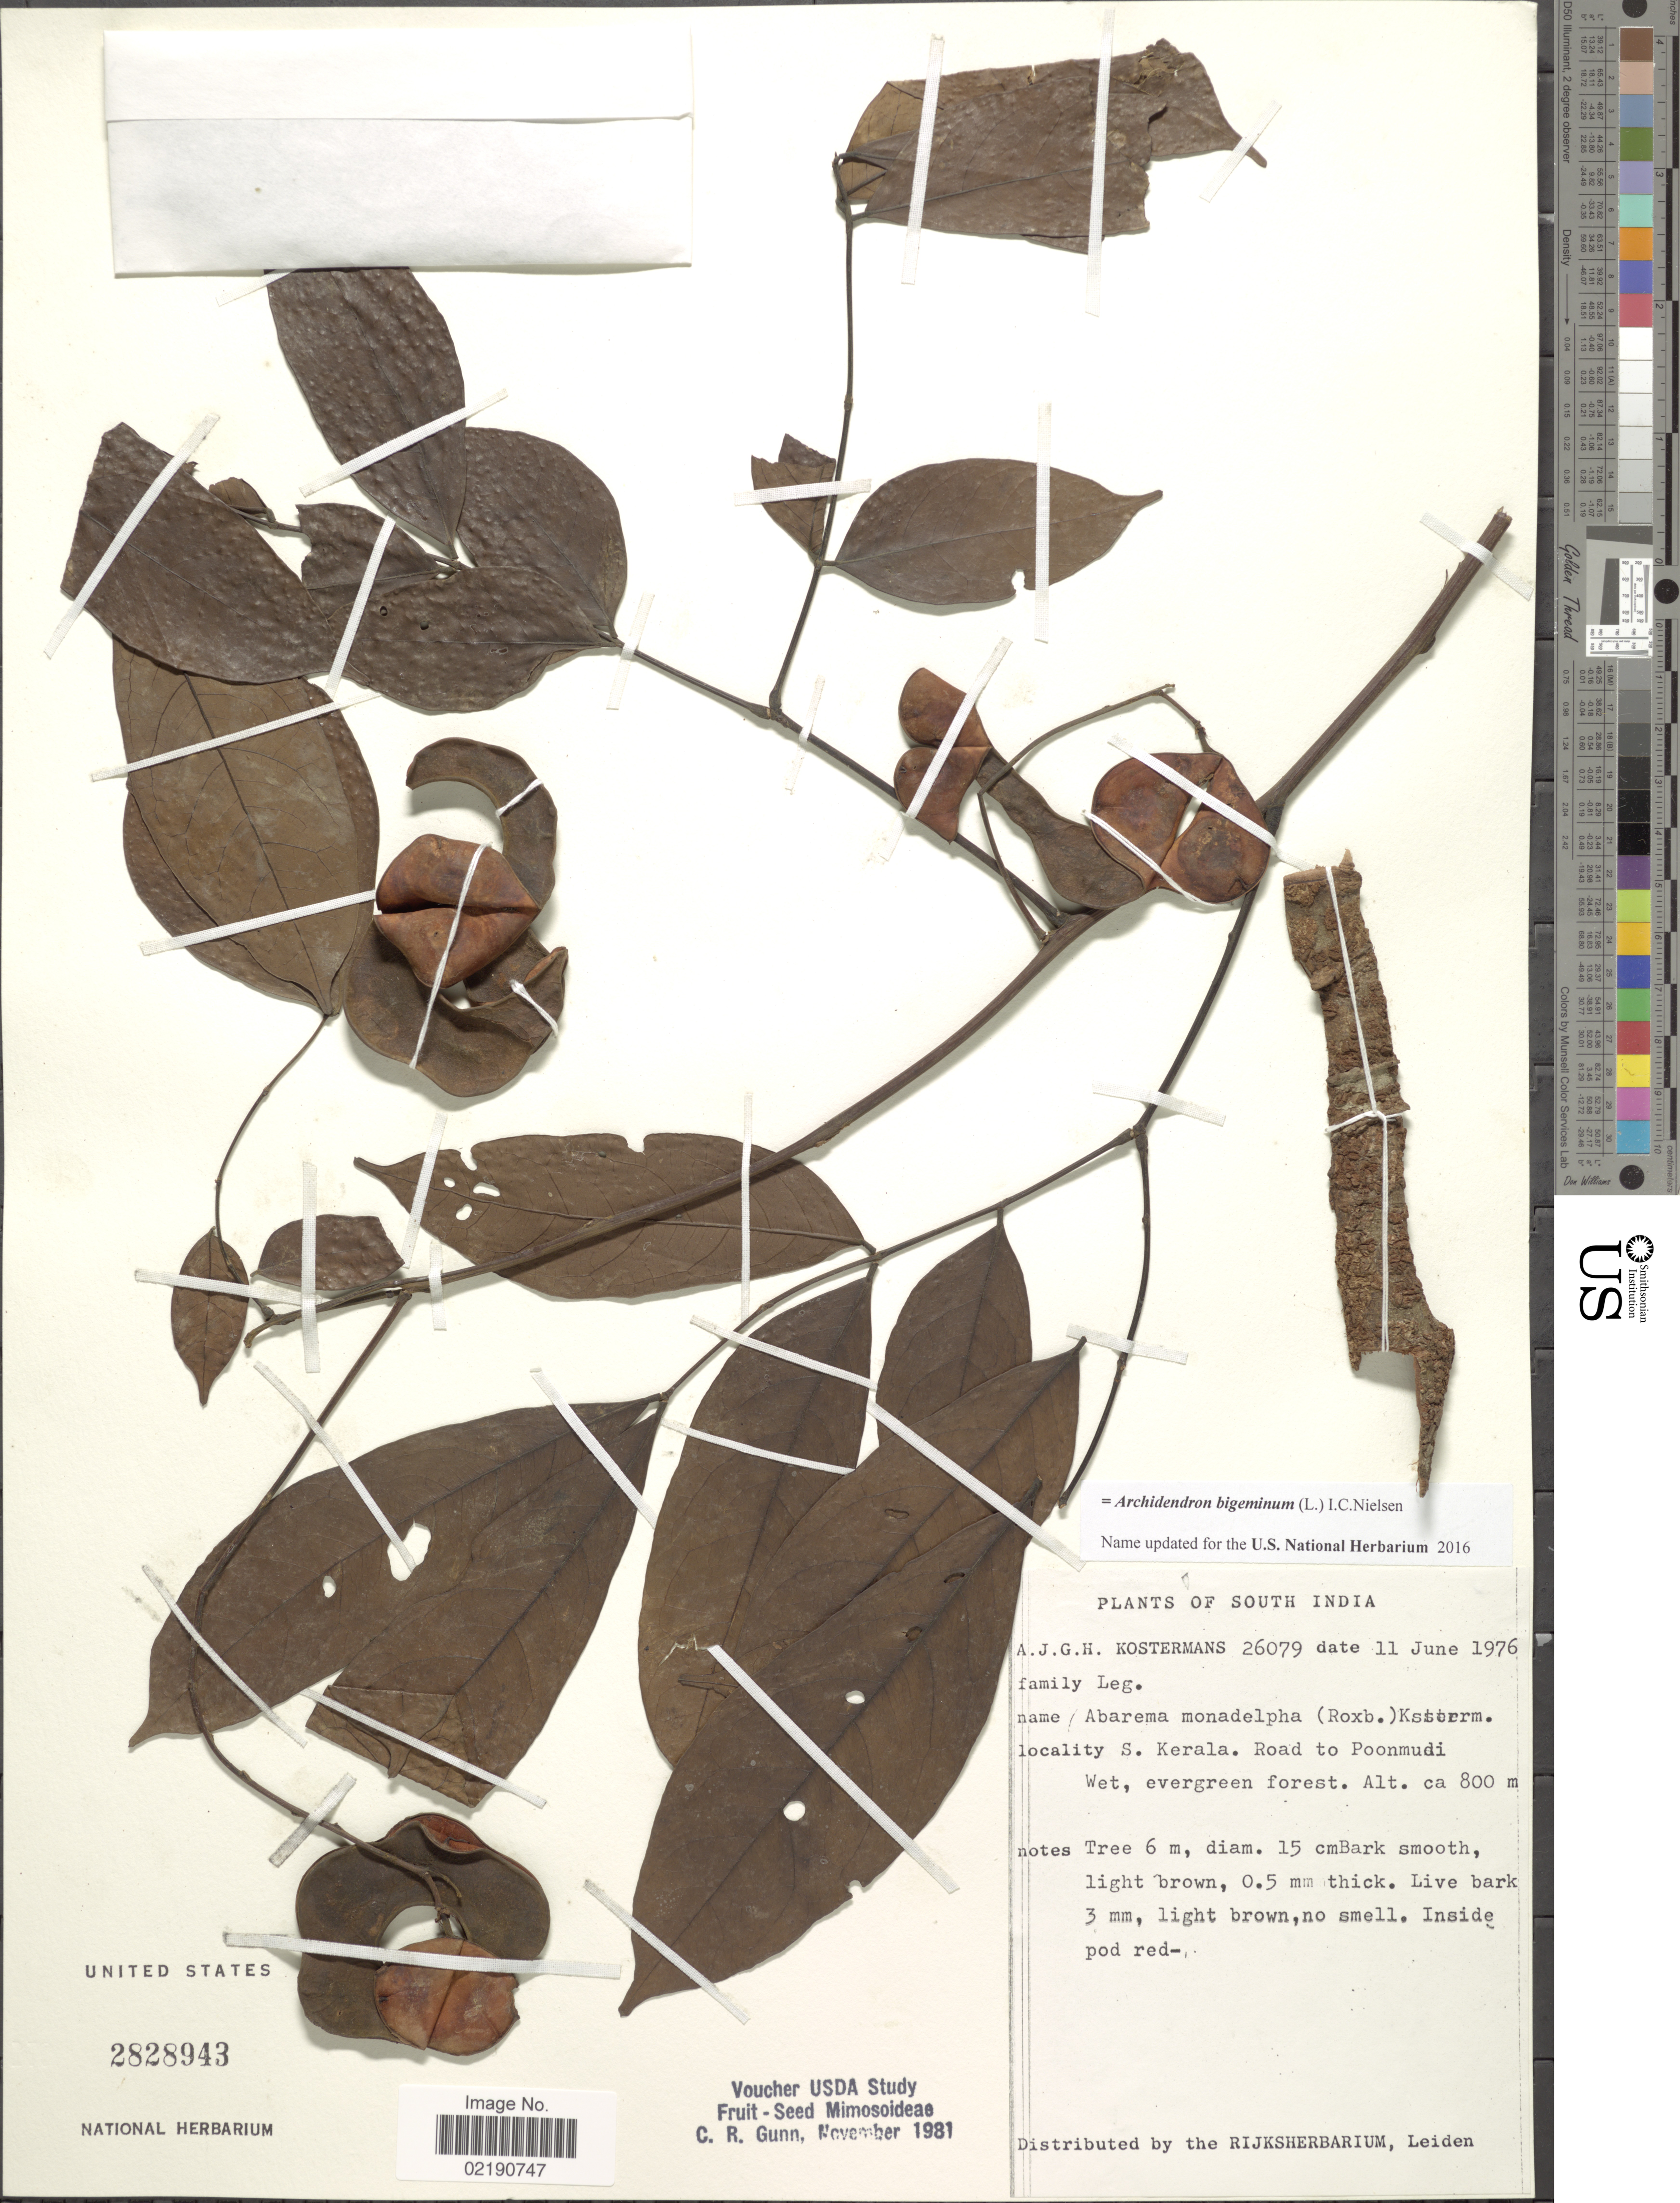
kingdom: Plantae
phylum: Tracheophyta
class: Magnoliopsida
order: Fabales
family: Fabaceae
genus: Archidendron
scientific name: Archidendron bigeminum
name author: I.C. Nielsen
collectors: A. J. G. Kostermans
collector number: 26079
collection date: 1976-06-11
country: India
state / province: Kerala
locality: South India, S. Kerala, road to Poonmudi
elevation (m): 800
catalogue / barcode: US 2828943